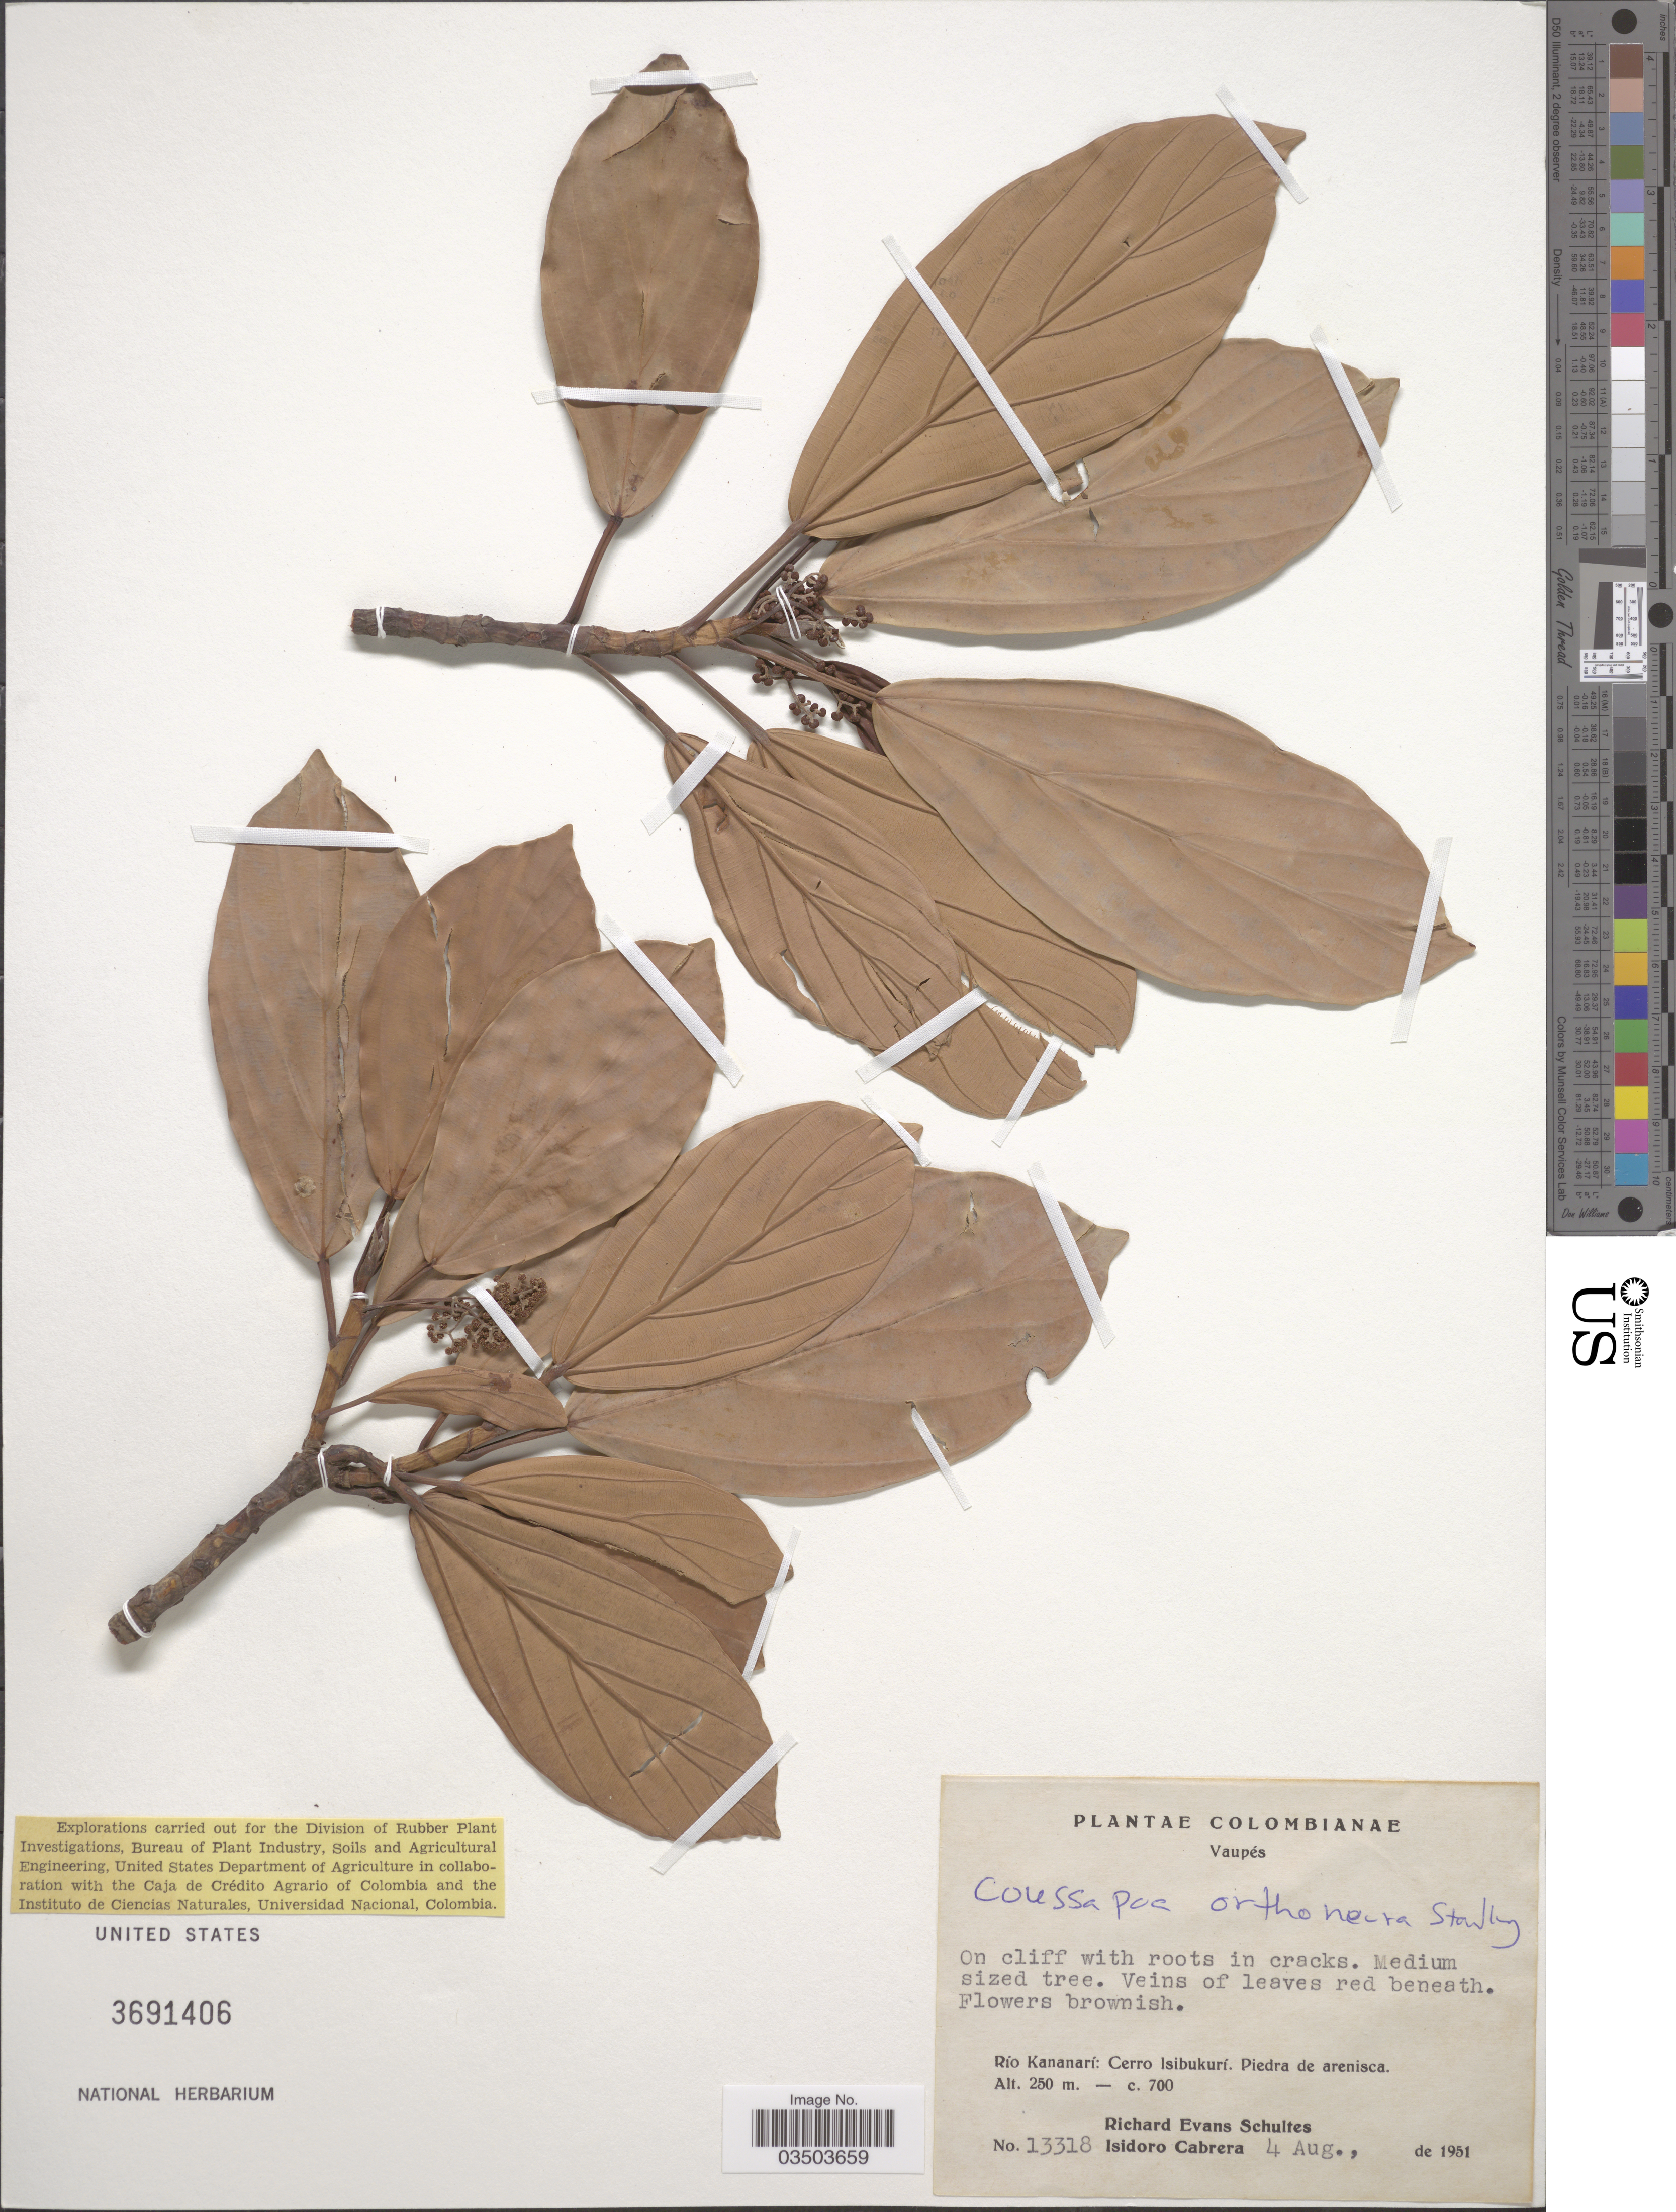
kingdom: Plantae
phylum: Tracheophyta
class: Magnoliopsida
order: Rosales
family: Urticaceae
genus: Coussapoa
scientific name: Coussapoa orthoneura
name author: Standl.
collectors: R. E. Schultes & I. Cabrera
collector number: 13318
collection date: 1951-08-04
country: Colombia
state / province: Vaupés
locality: Río Kananarí: Cerro Isibukurí.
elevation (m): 250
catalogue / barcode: US 3691406